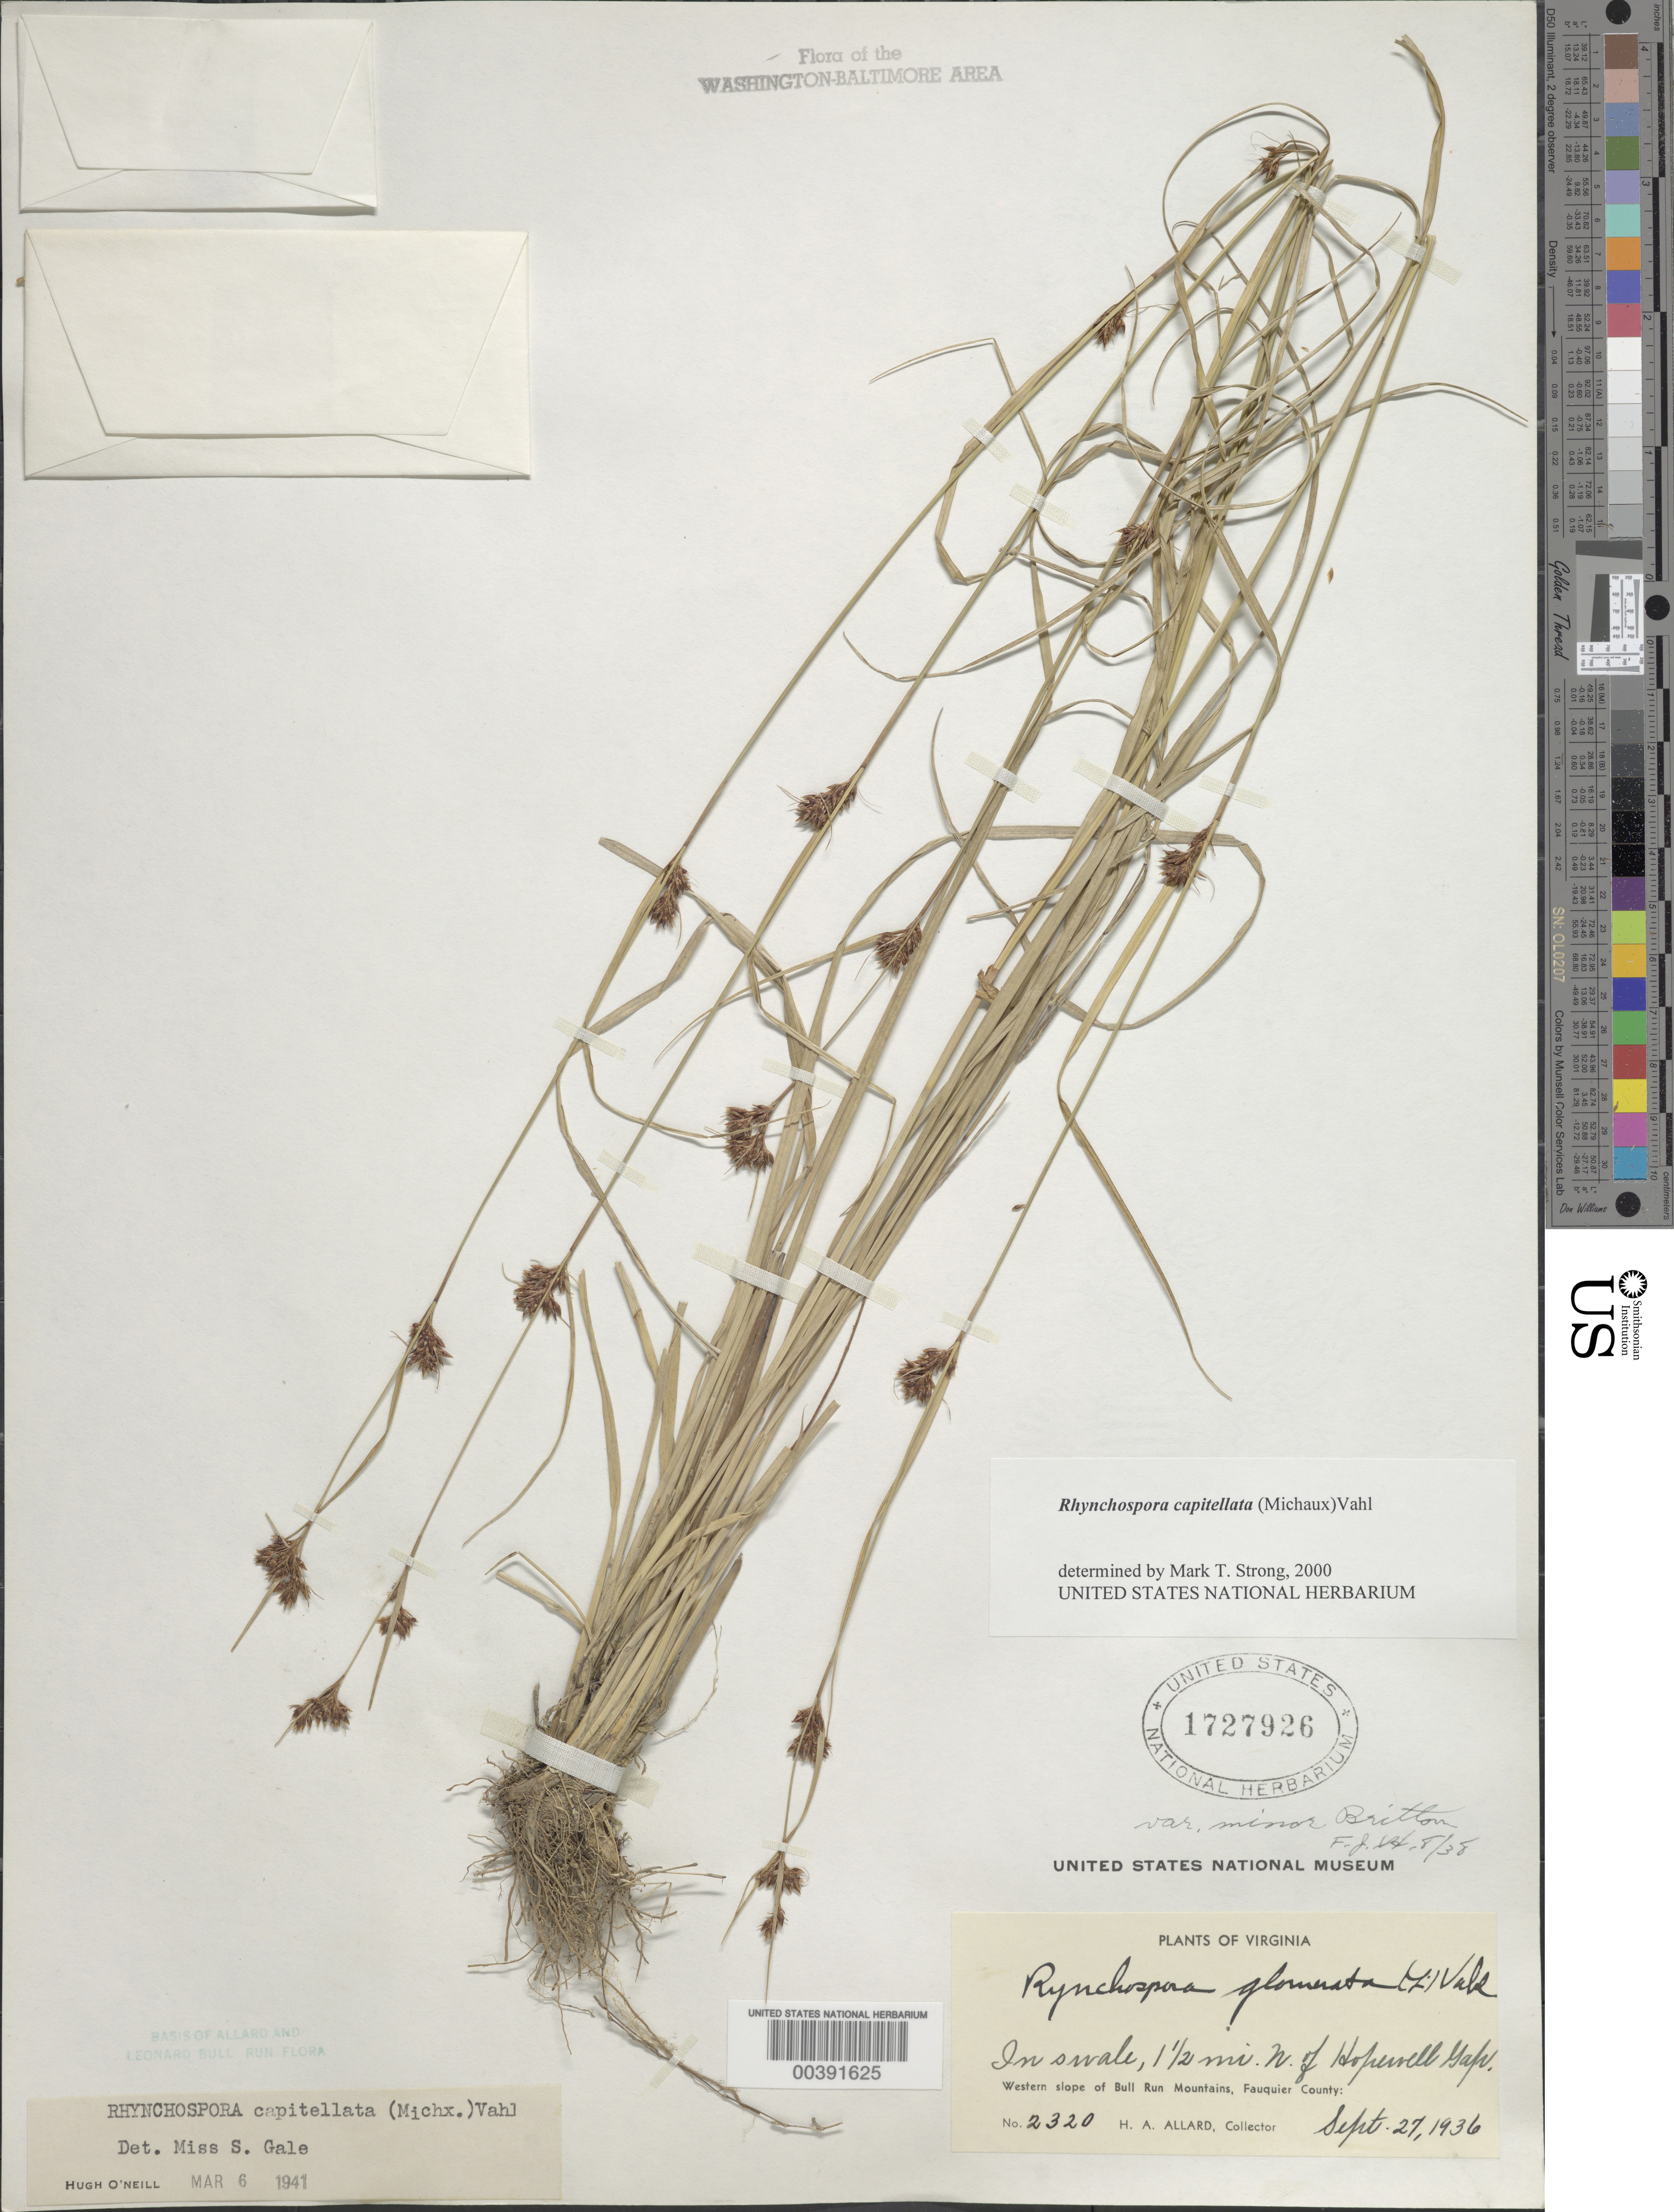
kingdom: Plantae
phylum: Tracheophyta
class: Liliopsida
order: Poales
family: Cyperaceae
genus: Rhynchospora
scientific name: Rhynchospora capitellata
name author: (Michx.) Vahl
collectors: H. A. Allard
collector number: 2320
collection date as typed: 27 Sep 1936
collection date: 1936-09-27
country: United States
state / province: Virginia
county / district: Fauquier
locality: North of Hopewell Gap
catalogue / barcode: US 1727926